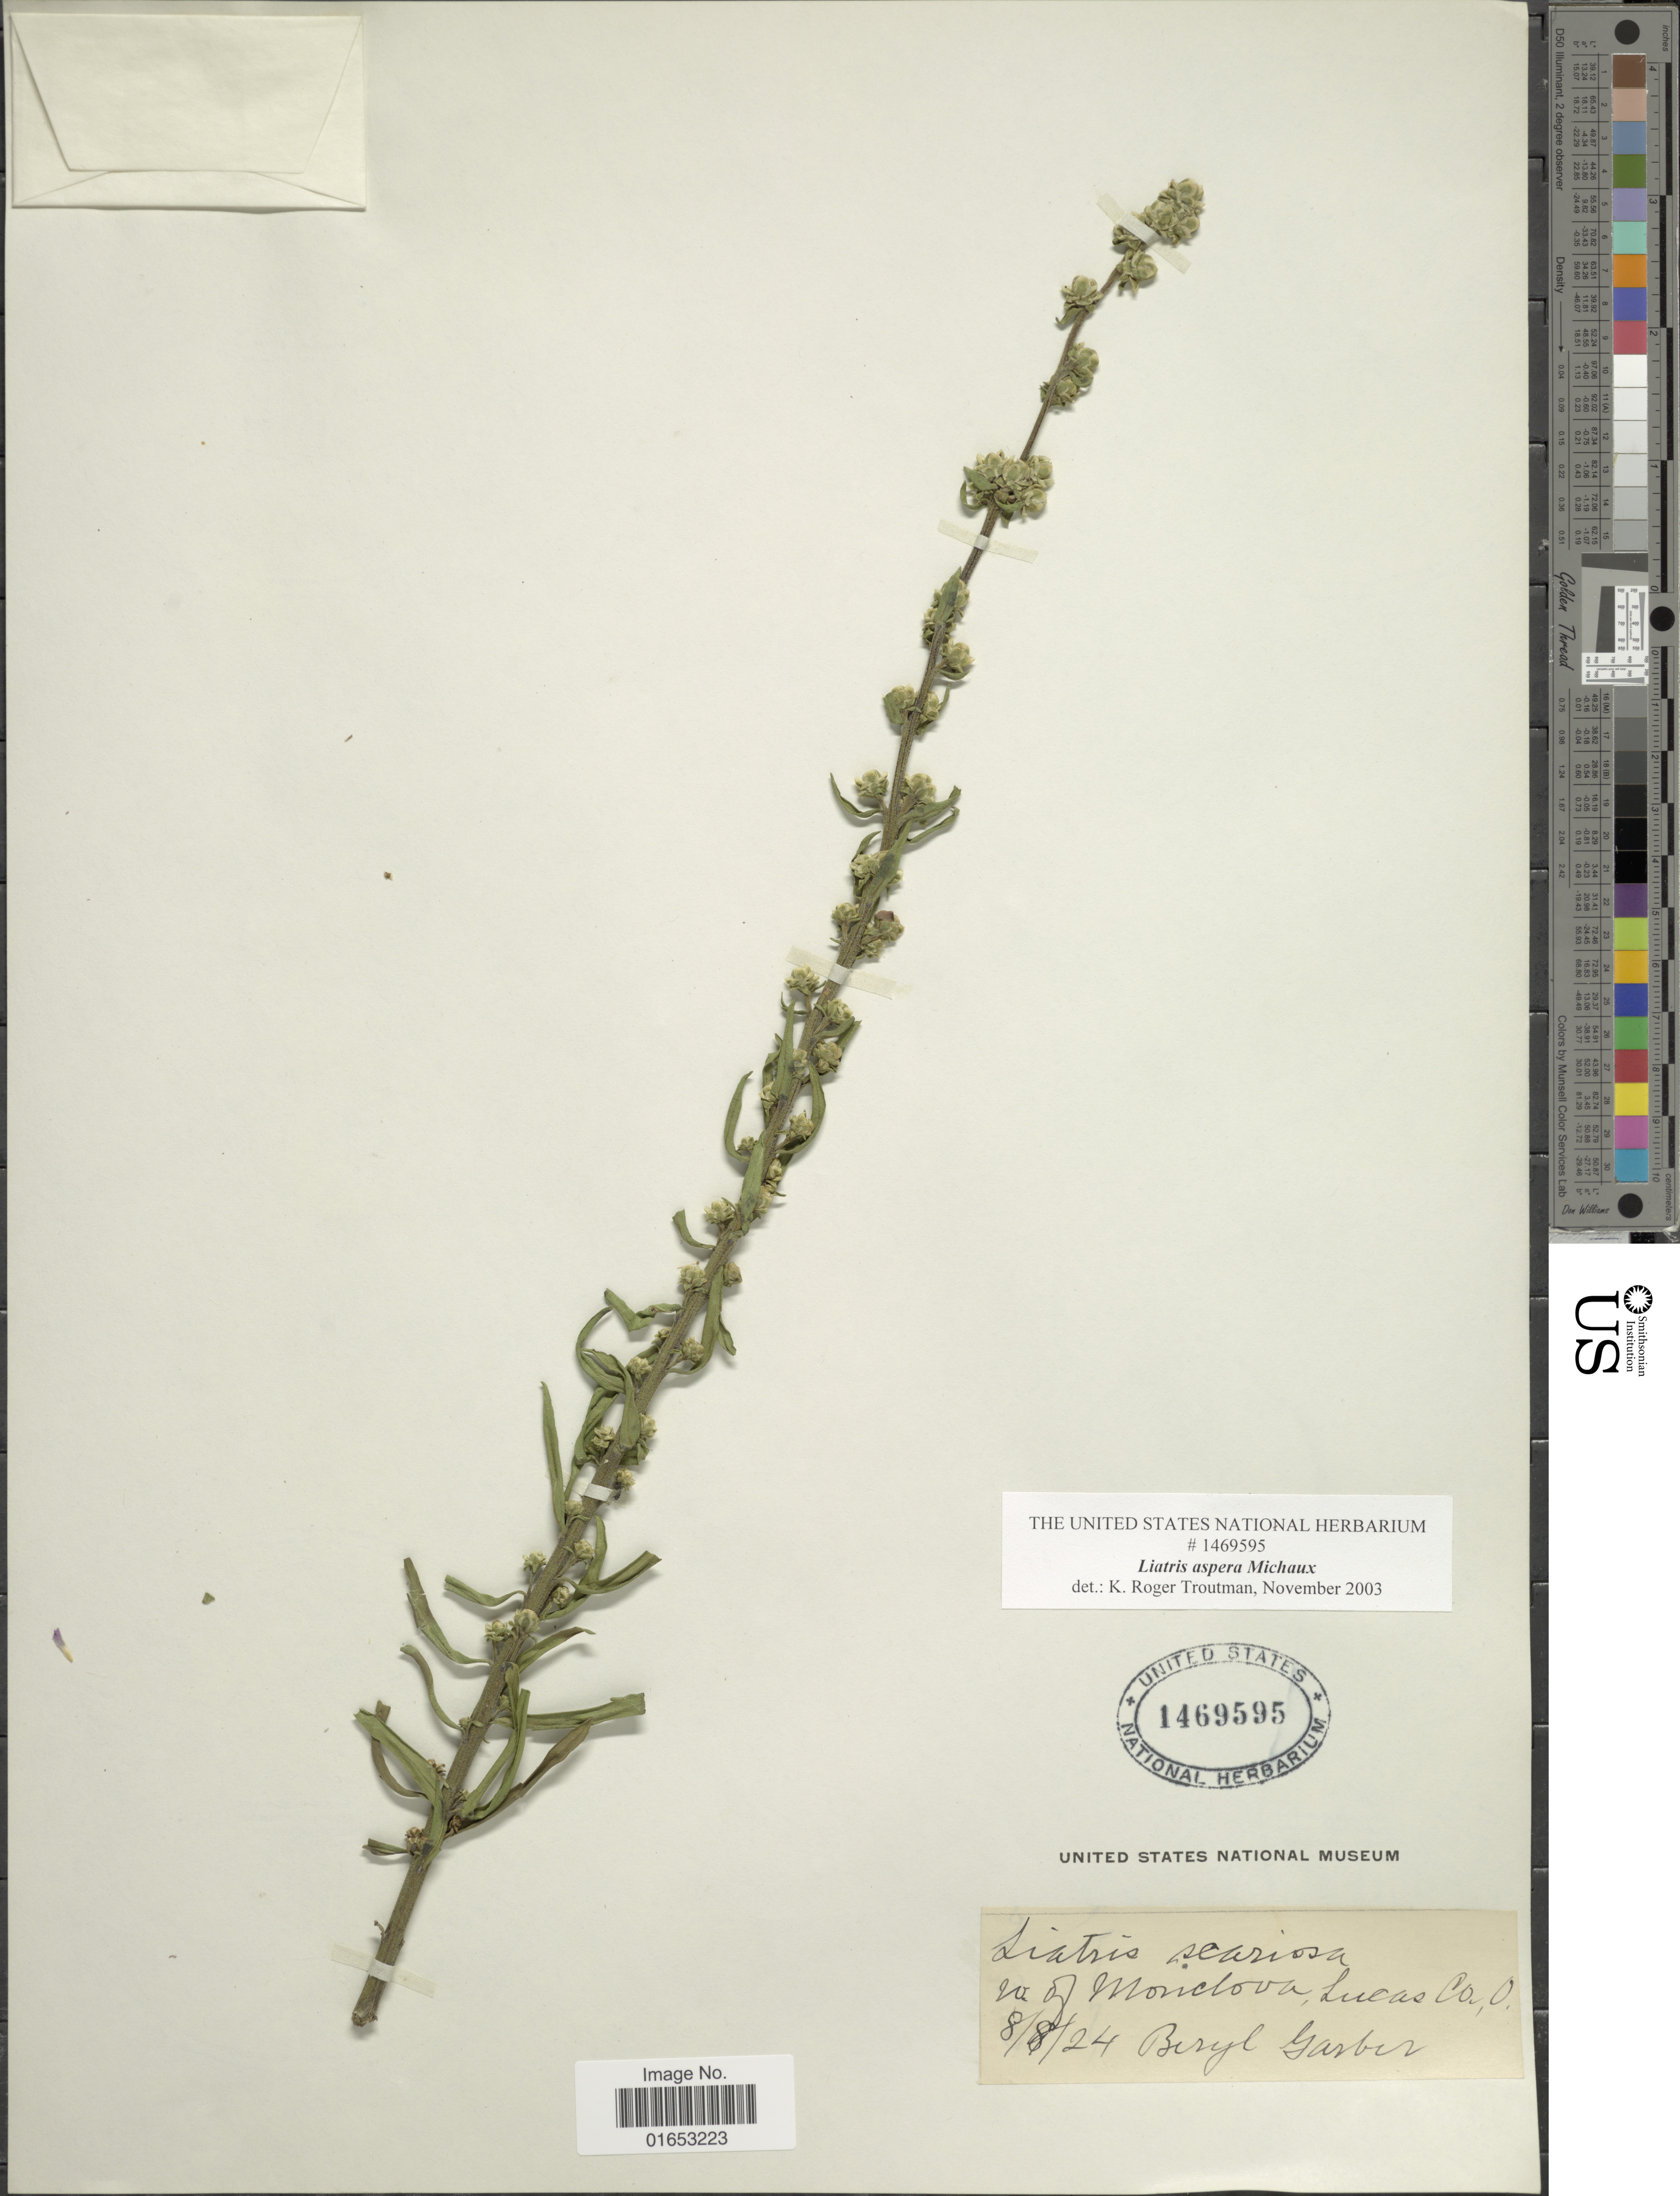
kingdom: Plantae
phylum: Tracheophyta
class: Magnoliopsida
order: Asterales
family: Asteraceae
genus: Liatris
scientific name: Liatris aspera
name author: Michx.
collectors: B. Garber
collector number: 20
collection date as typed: Transcribed d/m/y: 8/8/24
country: United States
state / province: Ohio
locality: Monclova, Lucas Co.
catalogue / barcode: US 1469595